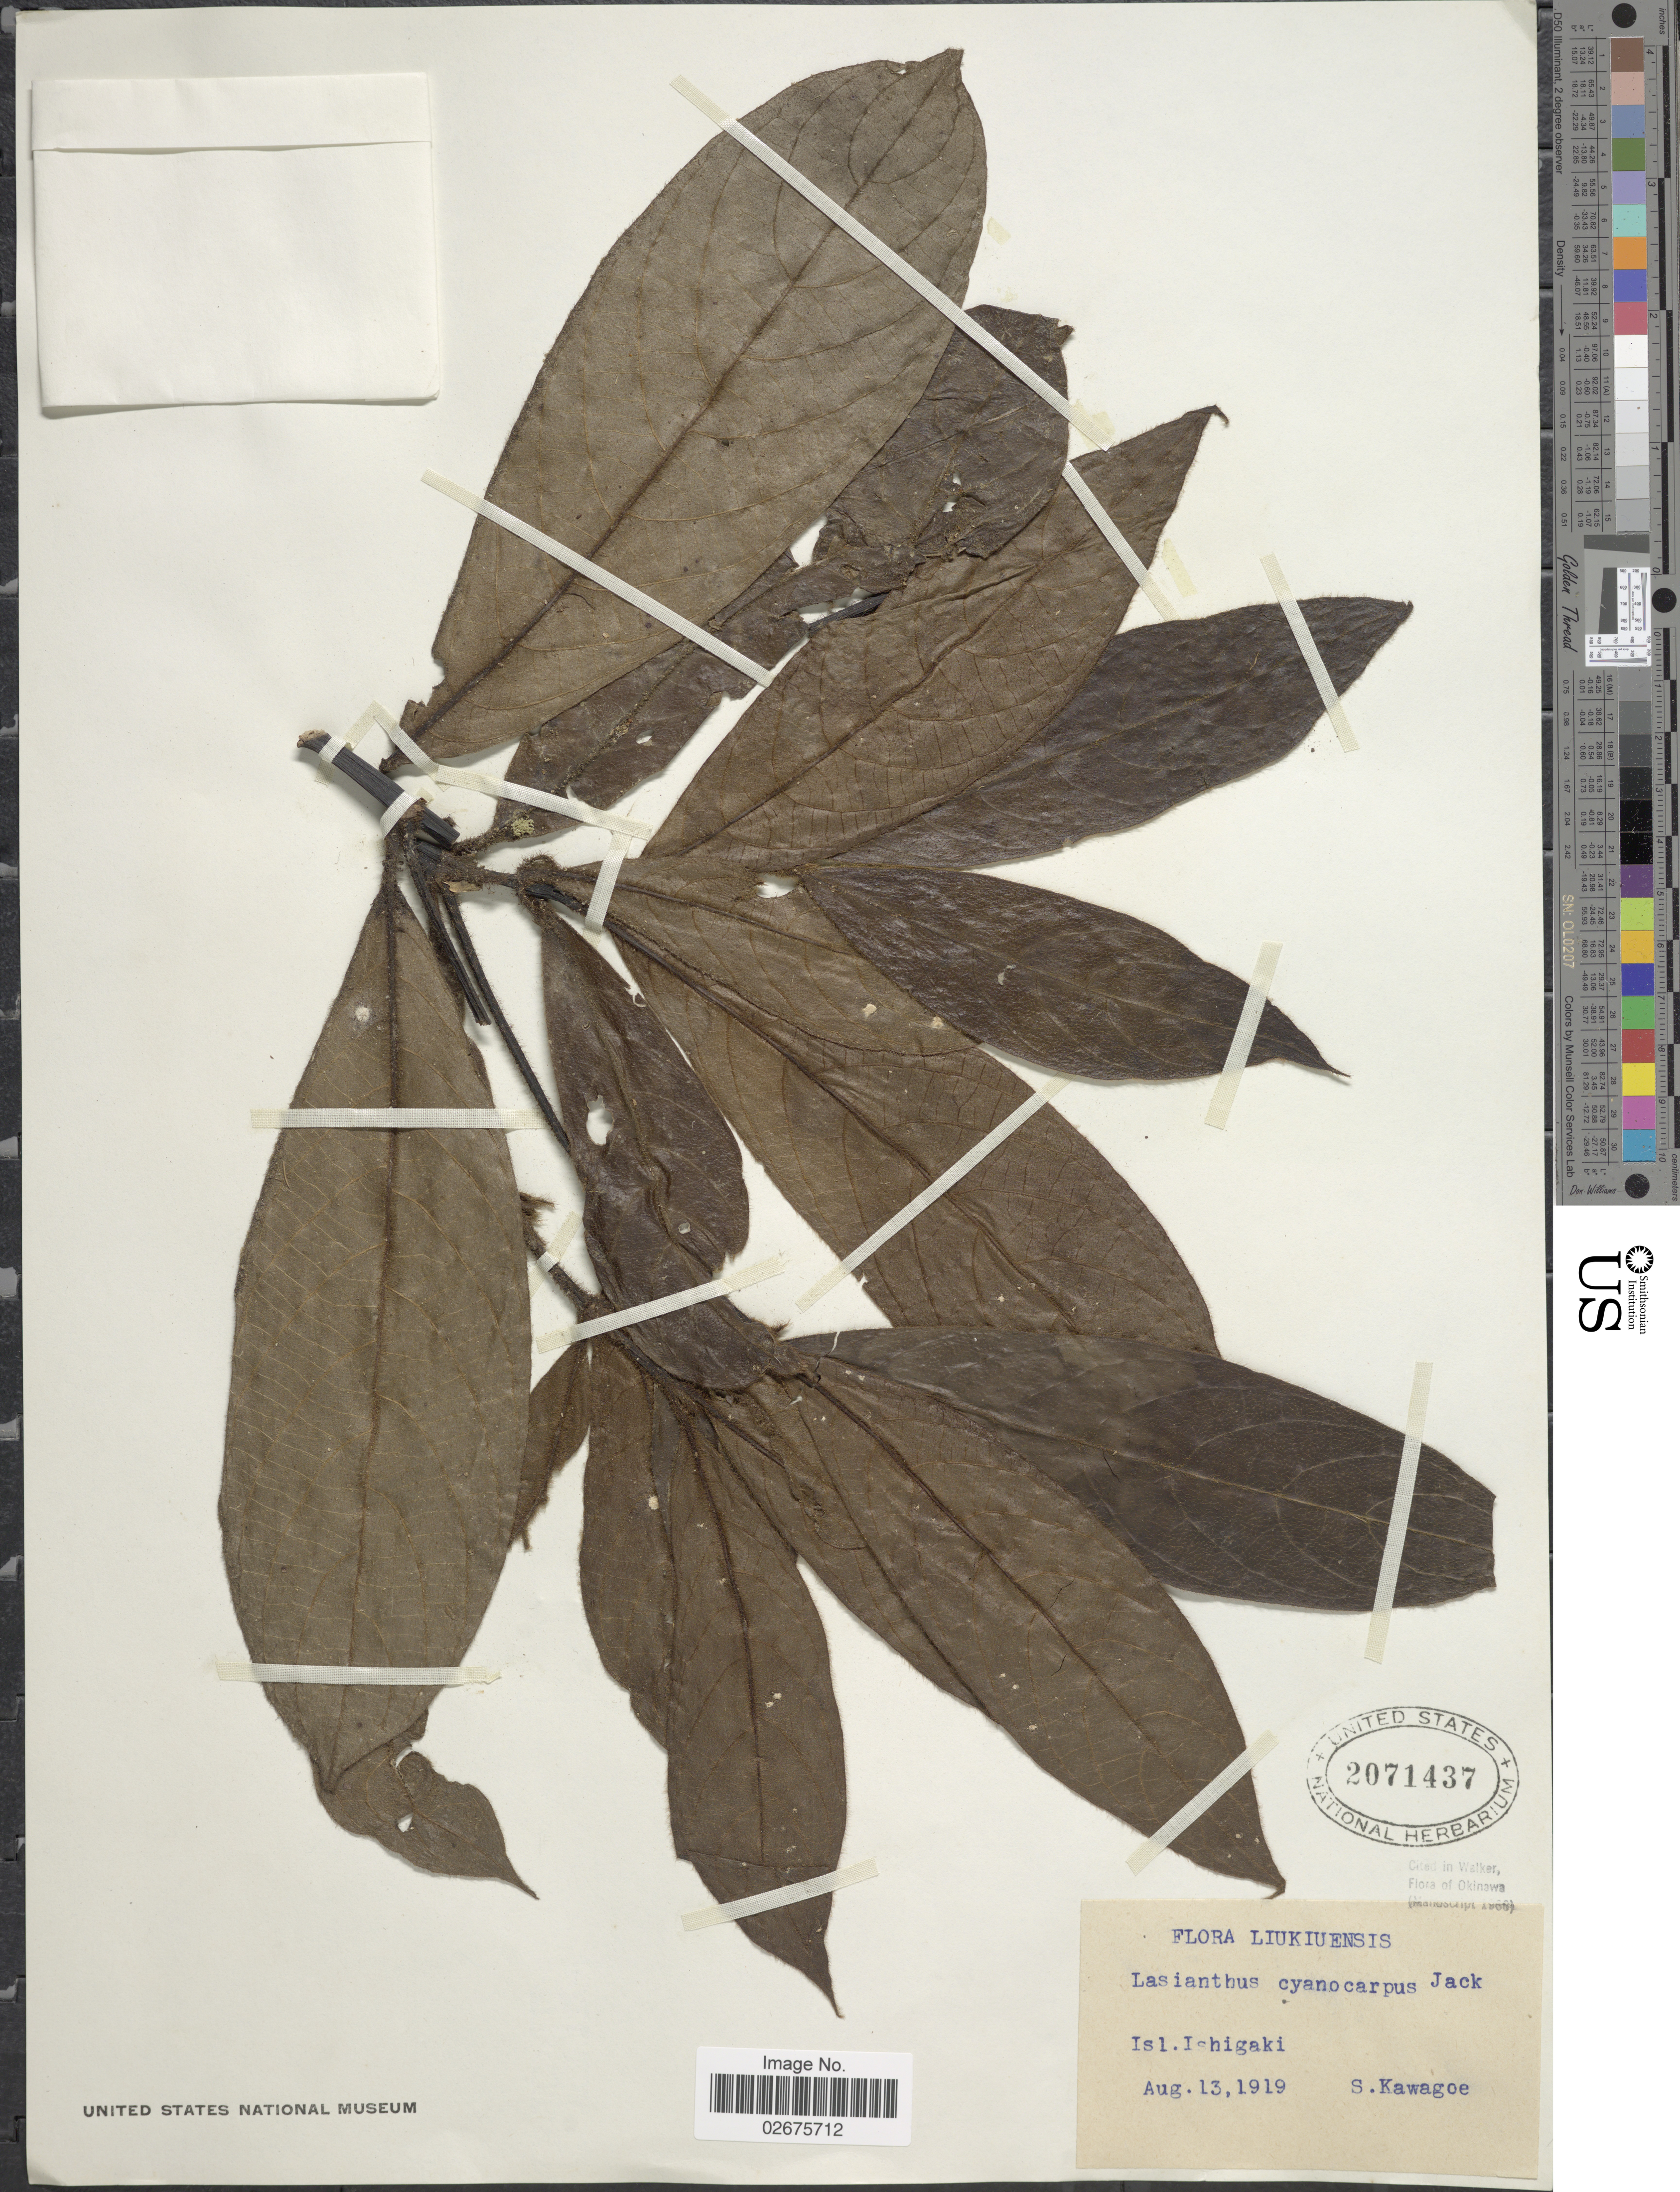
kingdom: Plantae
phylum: Tracheophyta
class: Magnoliopsida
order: Gentianales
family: Rubiaceae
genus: Lasianthus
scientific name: Lasianthus cyanocarpus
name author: Jack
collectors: S. Kawagoe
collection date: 1919-08-13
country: Japan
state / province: Okinawa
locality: Liukiuensis, Isl. Ishigaki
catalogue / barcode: US 2071437